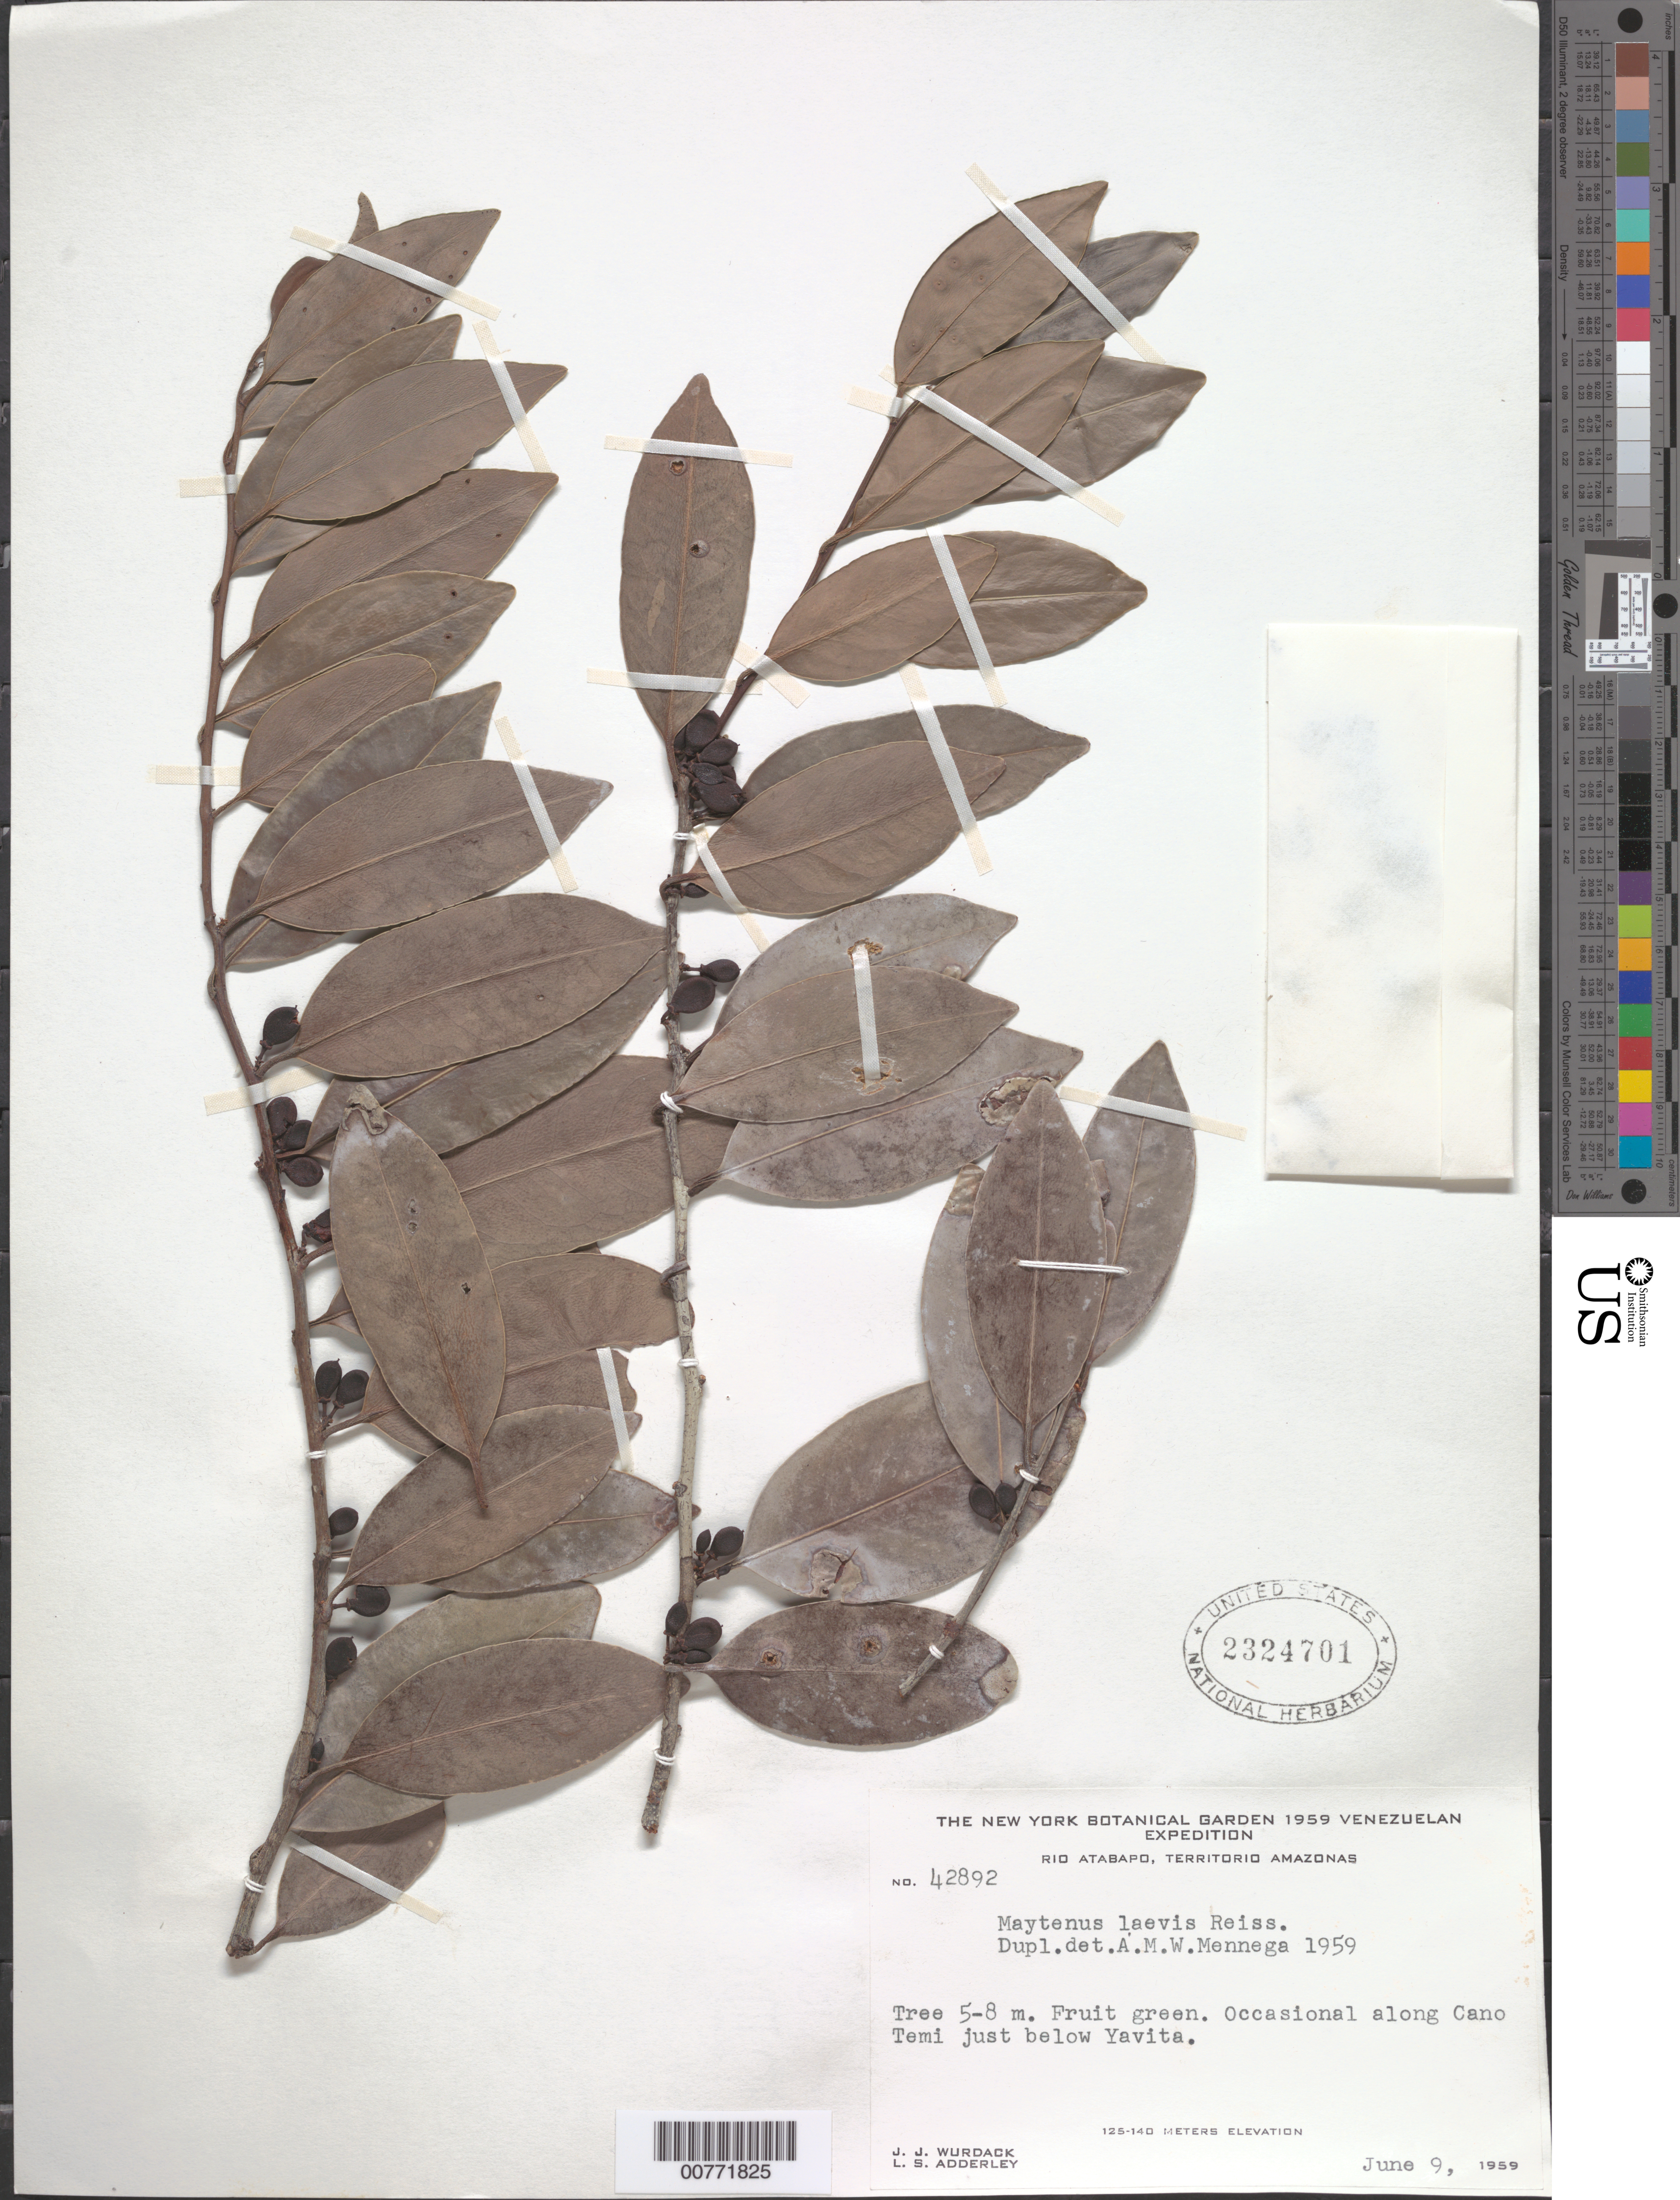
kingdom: Plantae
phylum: Tracheophyta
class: Magnoliopsida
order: Celastrales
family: Celastraceae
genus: Maytenus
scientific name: Maytenus laevis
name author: Reissek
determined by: Mennega, A. M. W.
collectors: J. J. Wurdack & L. S. Adderley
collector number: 42892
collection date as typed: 9-Jun-59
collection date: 1959-06-09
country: Venezuela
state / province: Amazonas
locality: Caño Temi, just below Yavita, Río Atabapo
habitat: Along caño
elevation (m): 125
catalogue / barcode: US 2324701